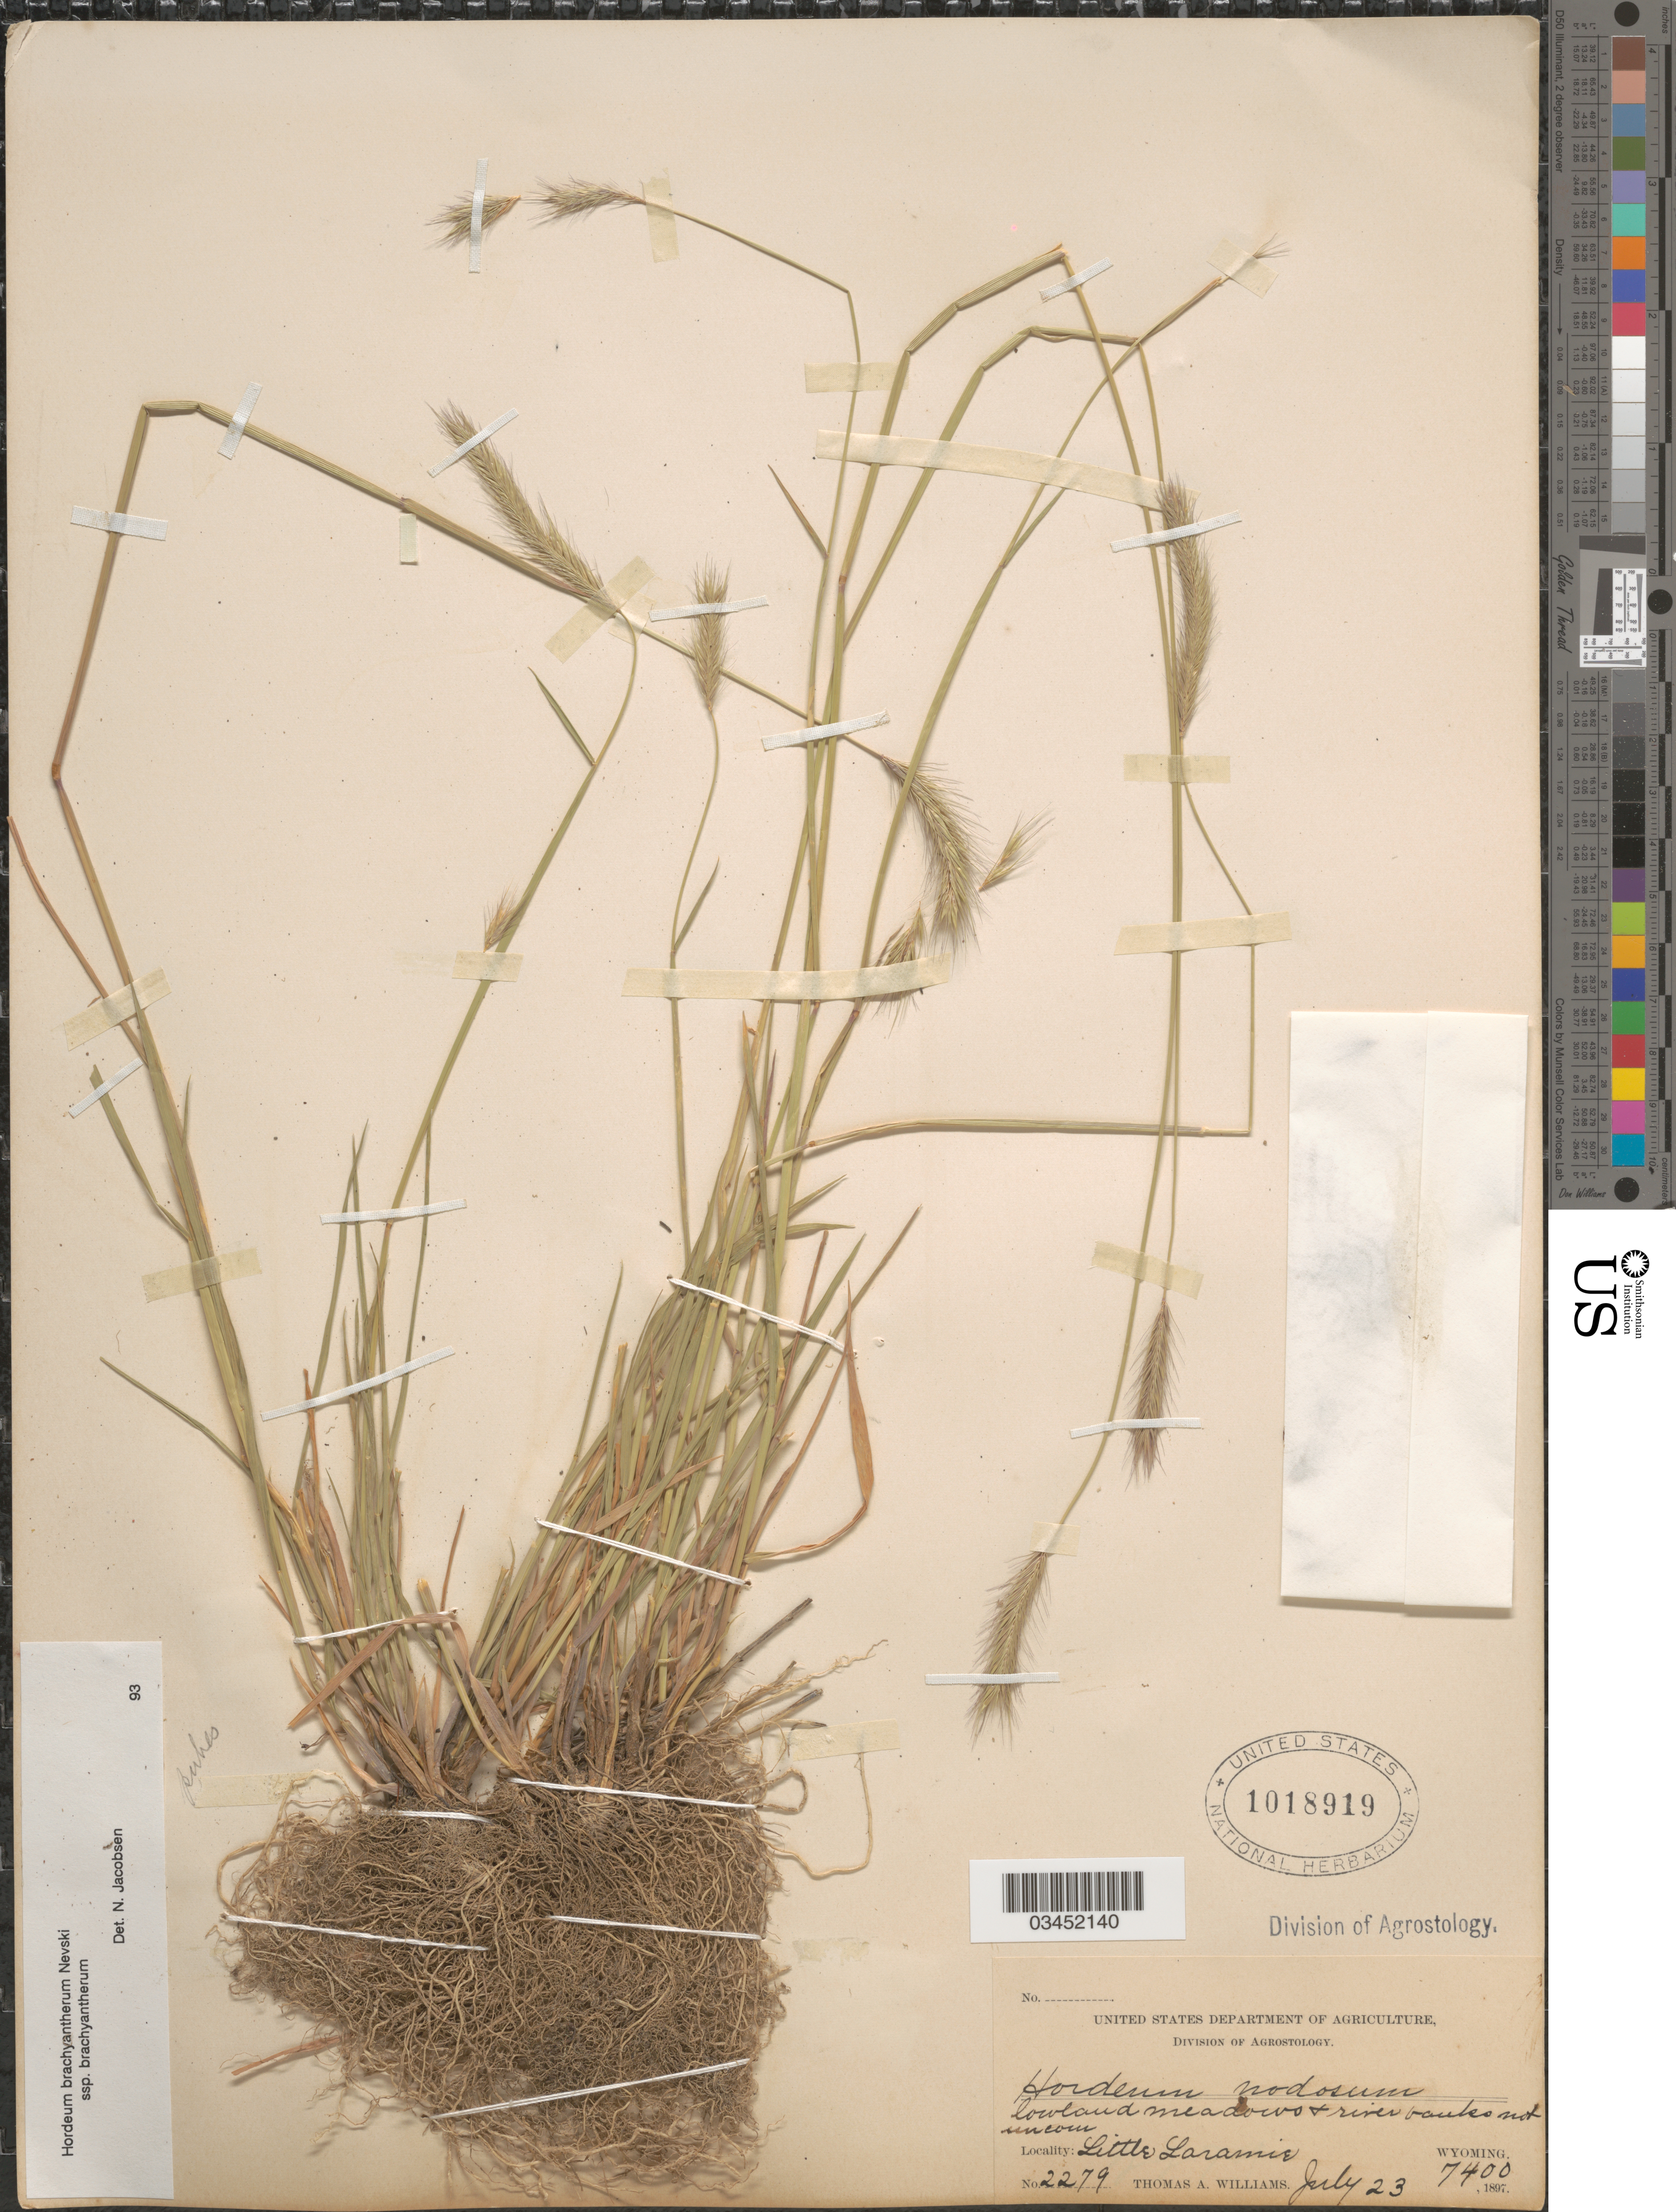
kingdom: Plantae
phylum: Tracheophyta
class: Liliopsida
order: Poales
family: Poaceae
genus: Hordeum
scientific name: Hordeum brachyantherum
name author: Nevski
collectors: T. A. Williams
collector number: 2279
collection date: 1897-07-23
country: United States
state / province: Wyoming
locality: Lowland meadow + river banks not uncom. Little Laramie.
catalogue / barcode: US 1018919